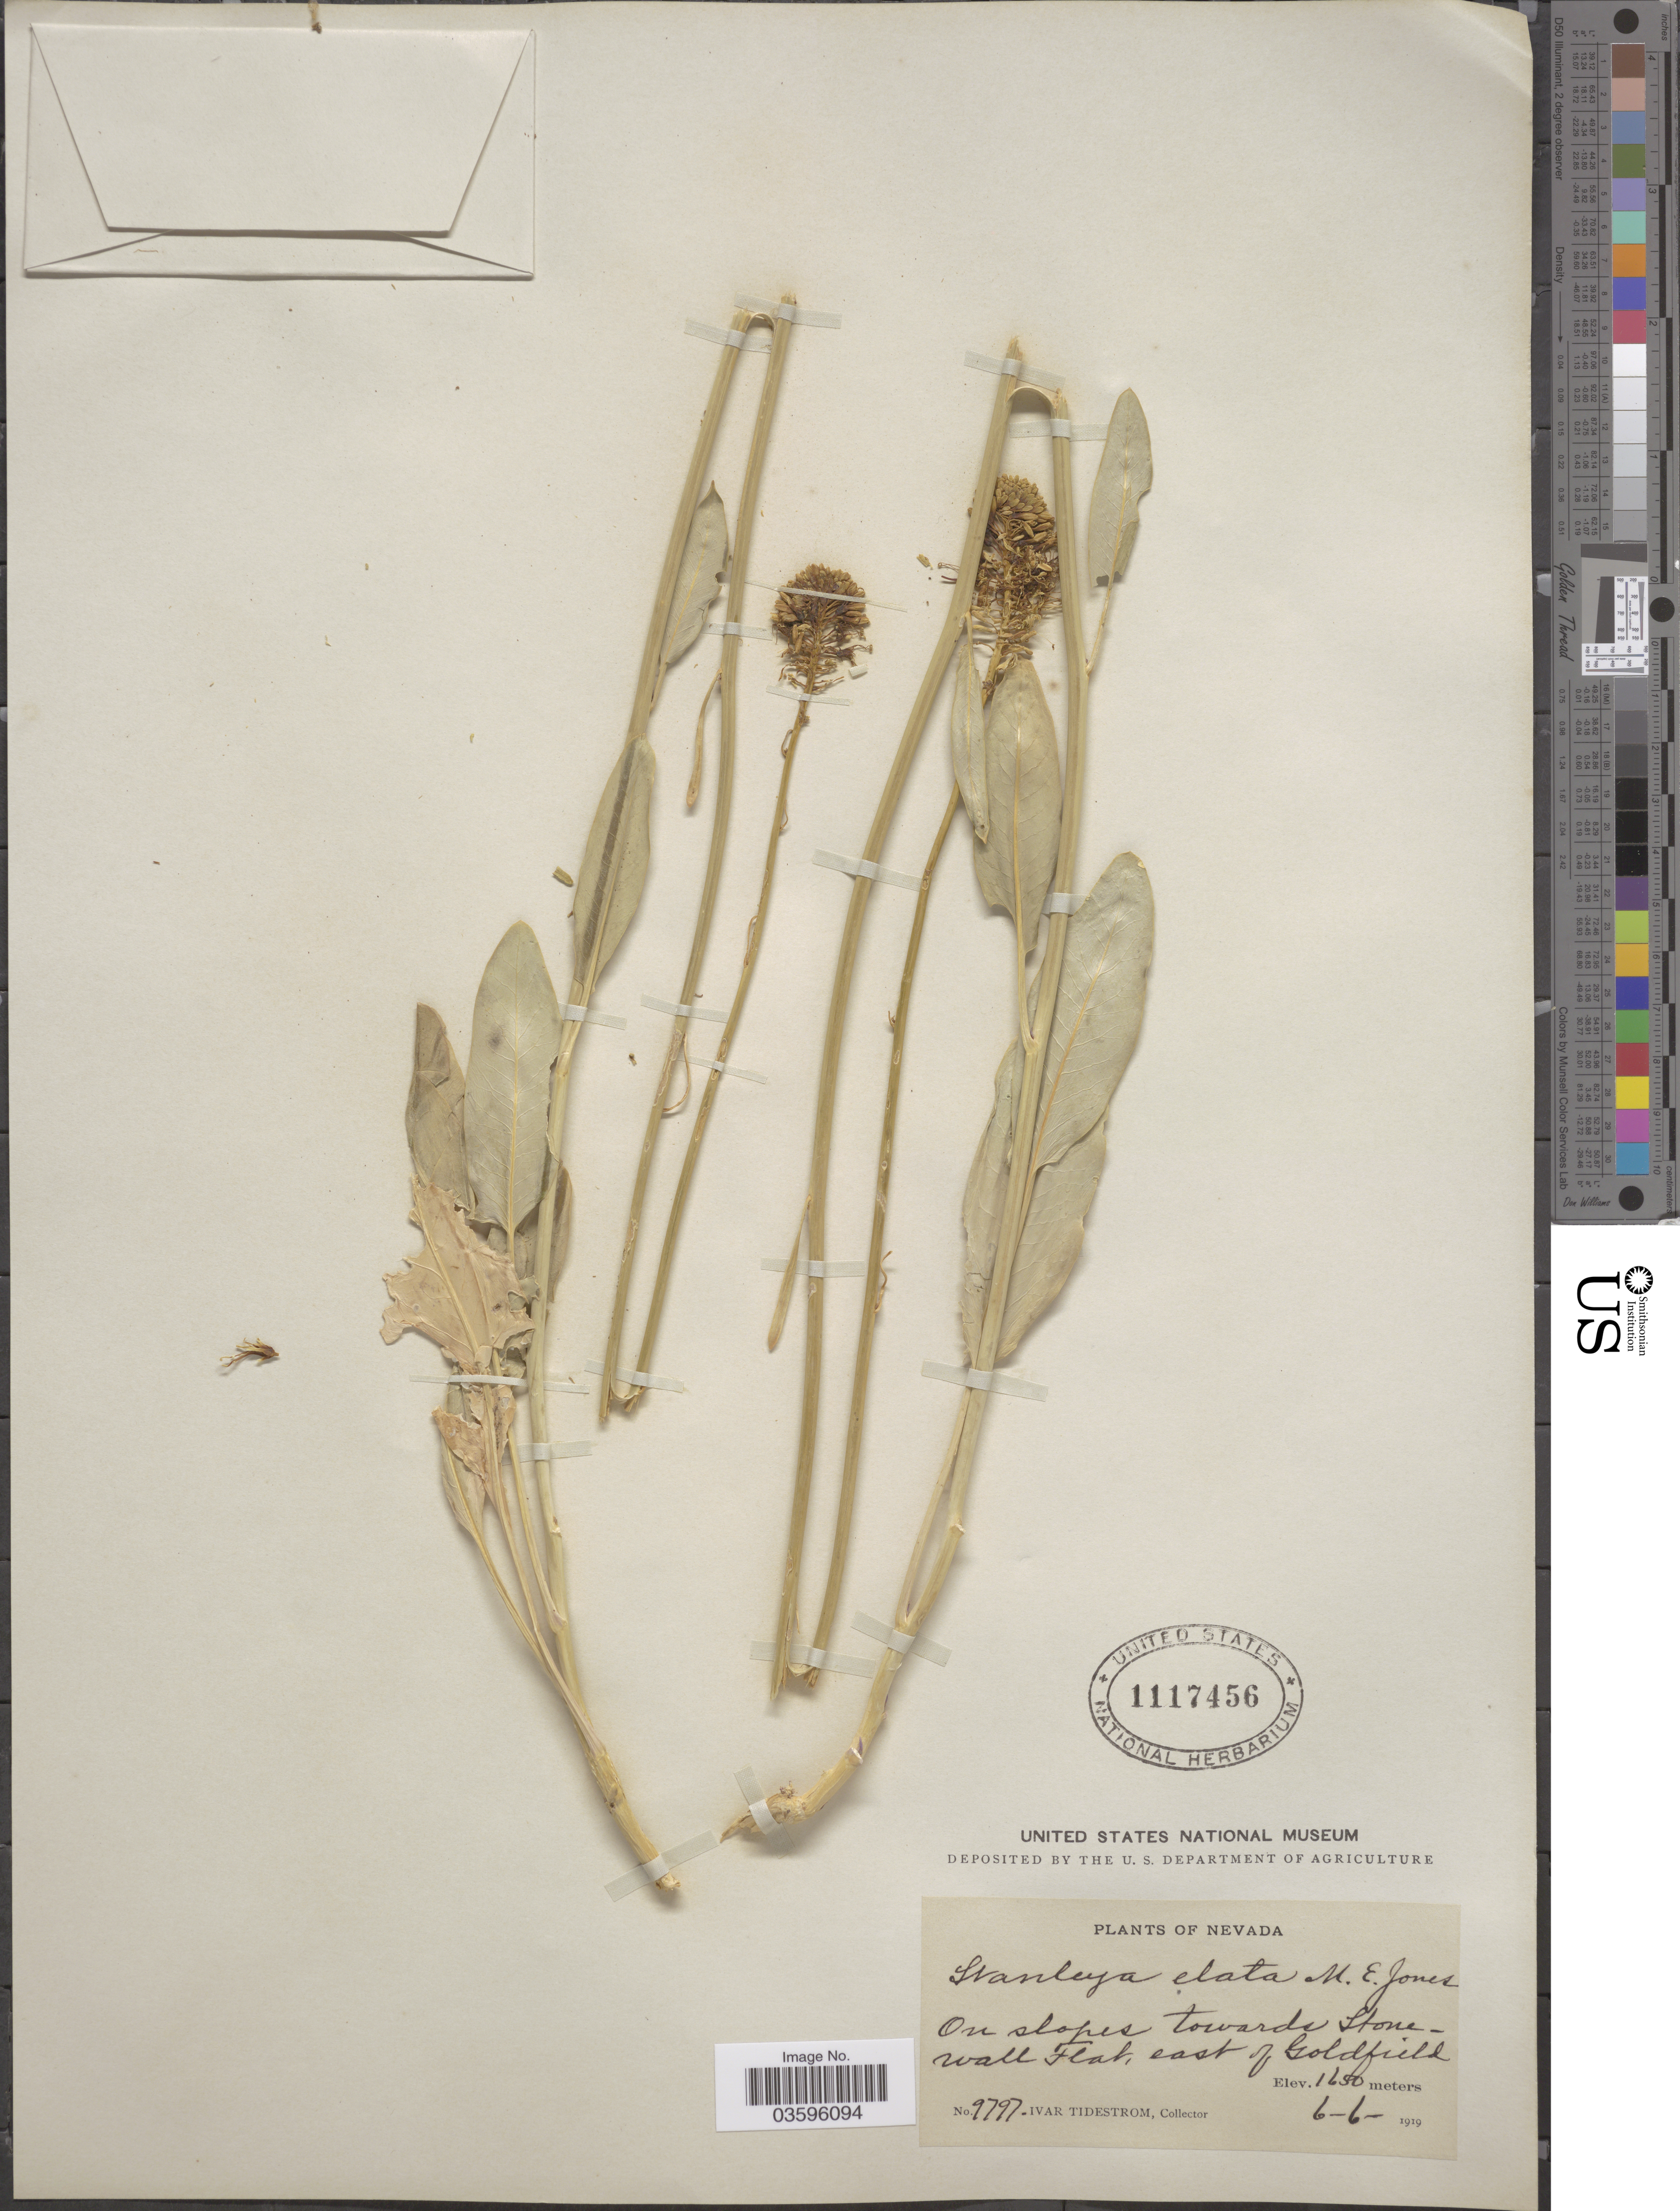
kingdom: Plantae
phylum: Tracheophyta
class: Magnoliopsida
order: Brassicales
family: Brassicaceae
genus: Stanleya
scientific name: Stanleya elata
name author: M.E. Jones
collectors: I. F. Tidestrom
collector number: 9797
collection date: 1919-06-06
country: United States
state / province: Nevada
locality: On slopes towards Stonewall Flat, east of Goldfield.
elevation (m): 1650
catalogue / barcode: US 1117456